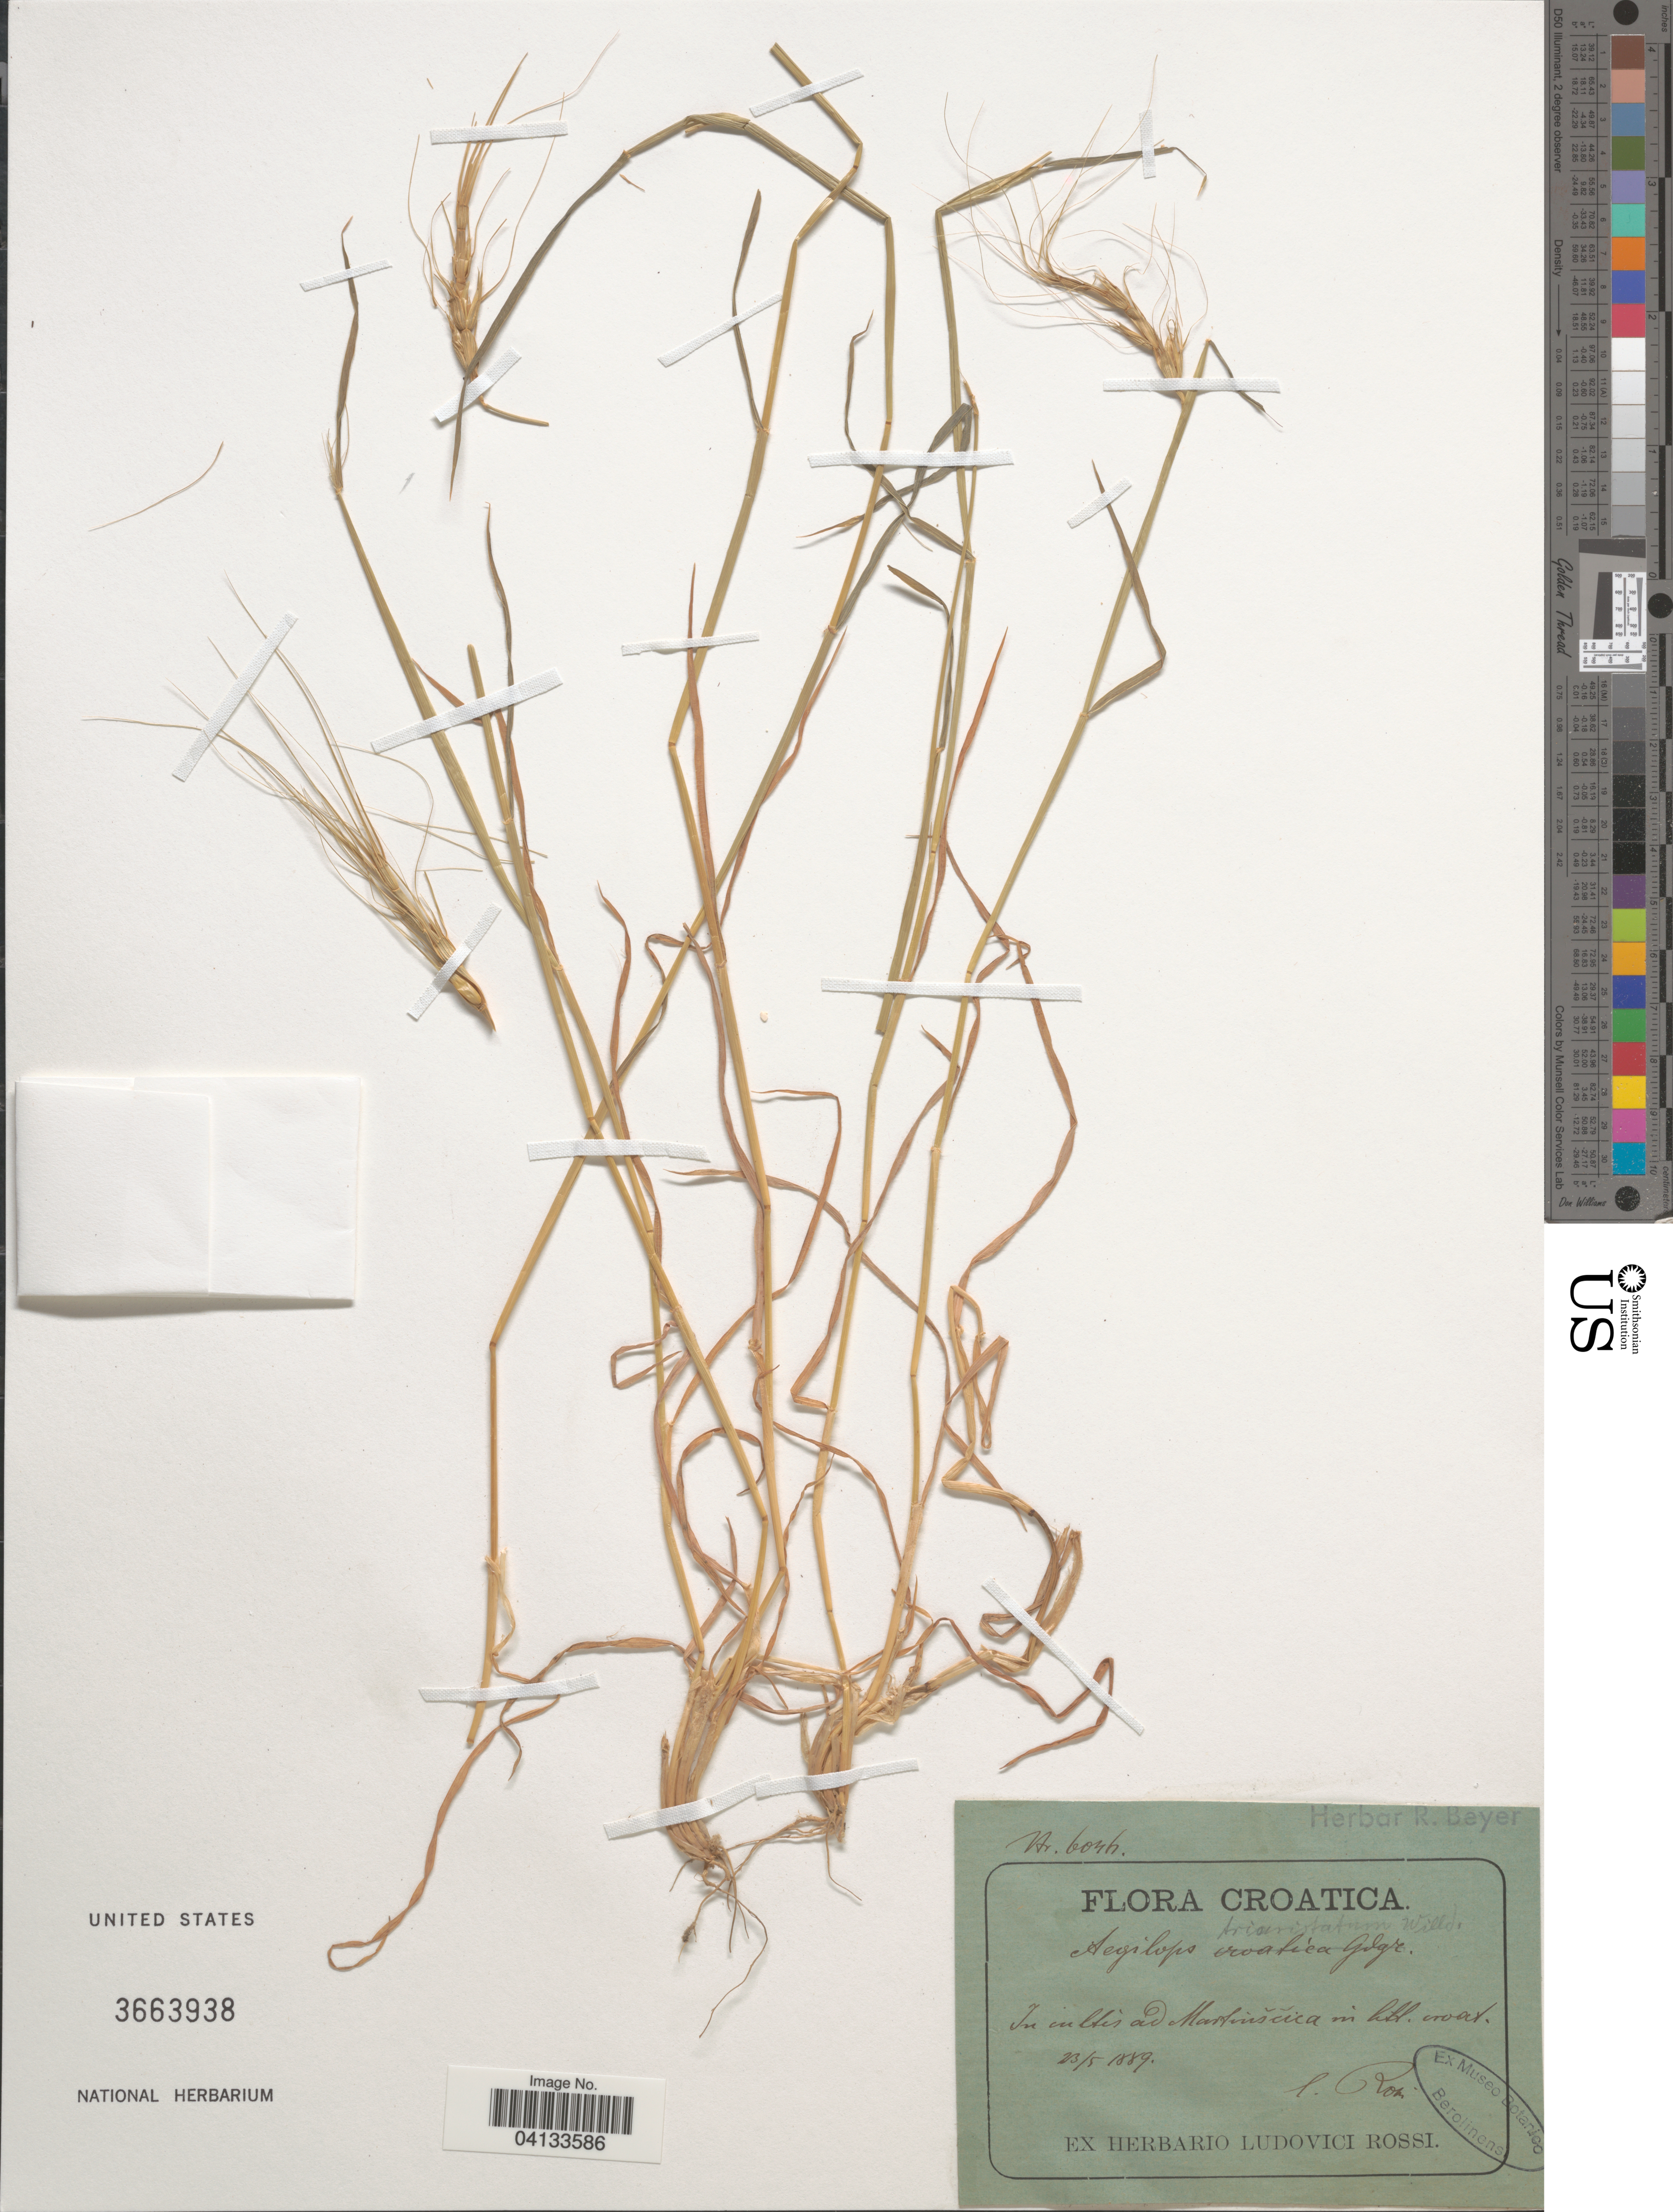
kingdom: Plantae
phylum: Tracheophyta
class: Liliopsida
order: Poales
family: Poaceae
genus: Aegilops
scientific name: Aegilops triaristata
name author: Willd.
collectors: L. Rossi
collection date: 1889-05-23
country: Croatia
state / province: Primorje-Gorski Kotar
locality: Croatica. In cultis ad Martinscica in litl. croat. [interpreted]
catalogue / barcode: US 3663938